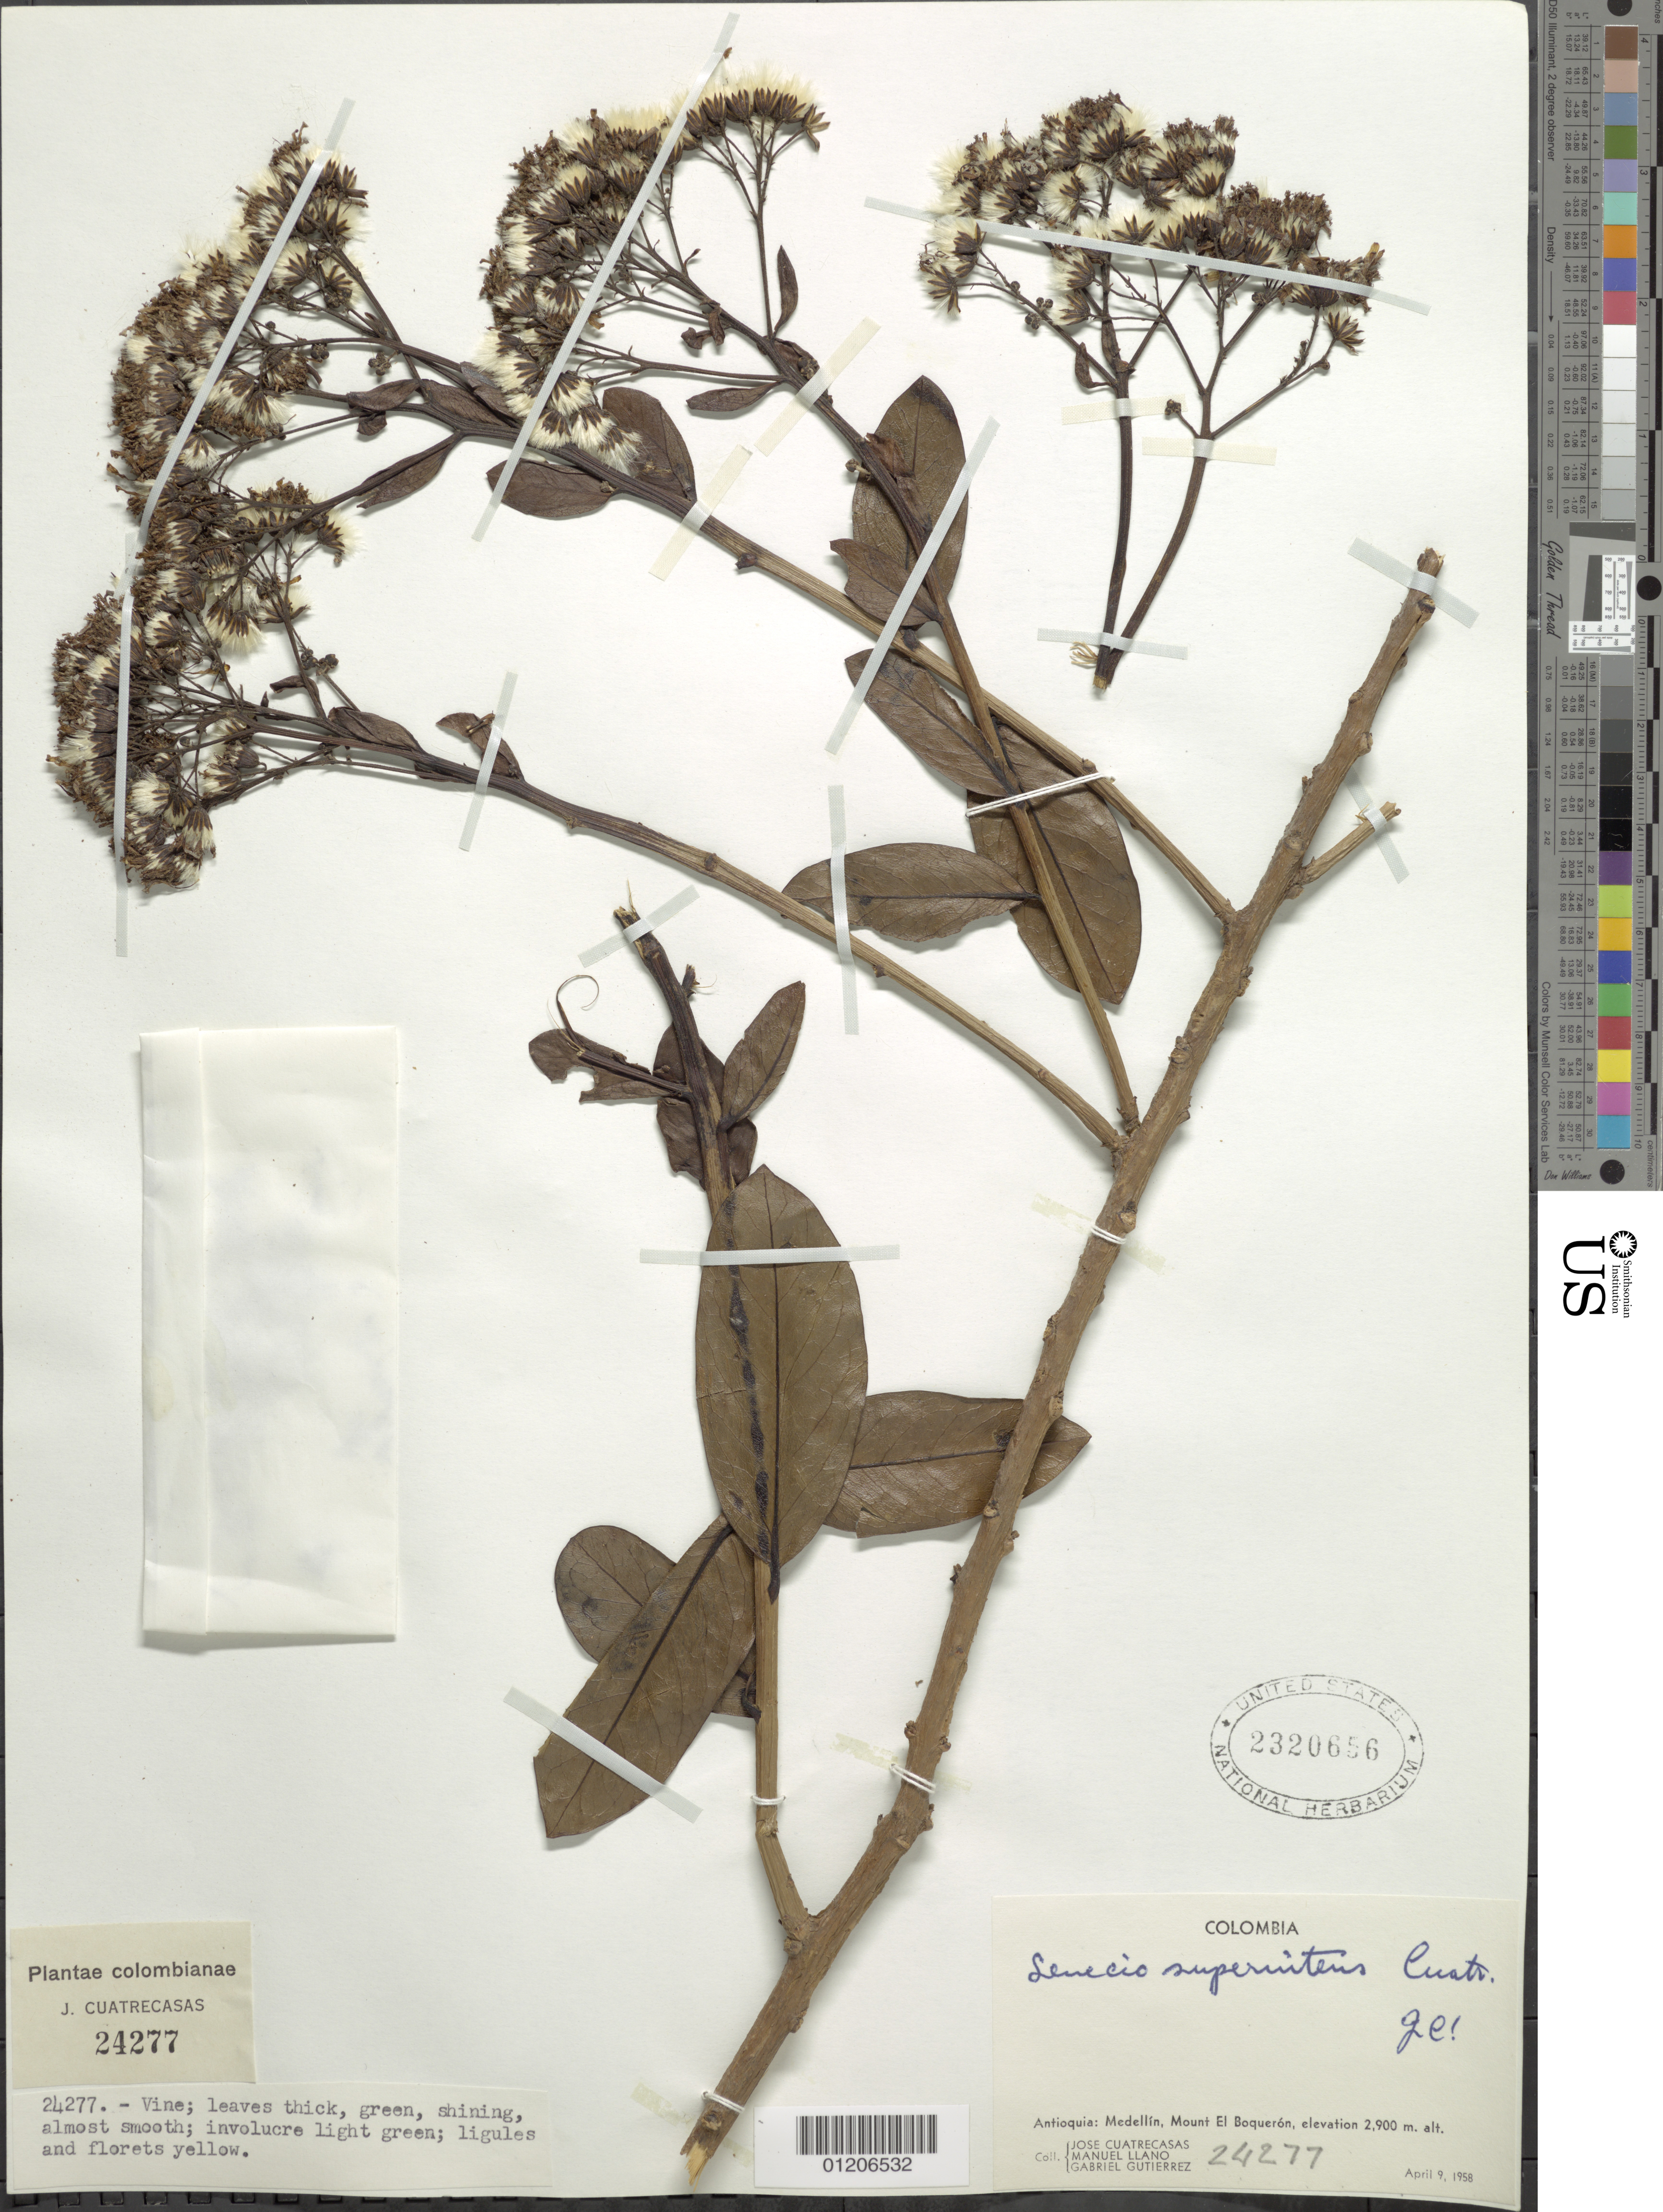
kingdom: Plantae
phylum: Tracheophyta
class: Magnoliopsida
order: Asterales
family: Asteraceae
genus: Pentacalia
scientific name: Pentacalia supernitens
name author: (Cuatrec.) Cuatrec.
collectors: J. Cuatrecasas, M. Llano & G. Gutiérrez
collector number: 24277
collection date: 1958-04-09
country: Colombia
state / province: Antioquiá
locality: Medellín, Mount El Boquerón.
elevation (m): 2900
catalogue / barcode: US 2320656